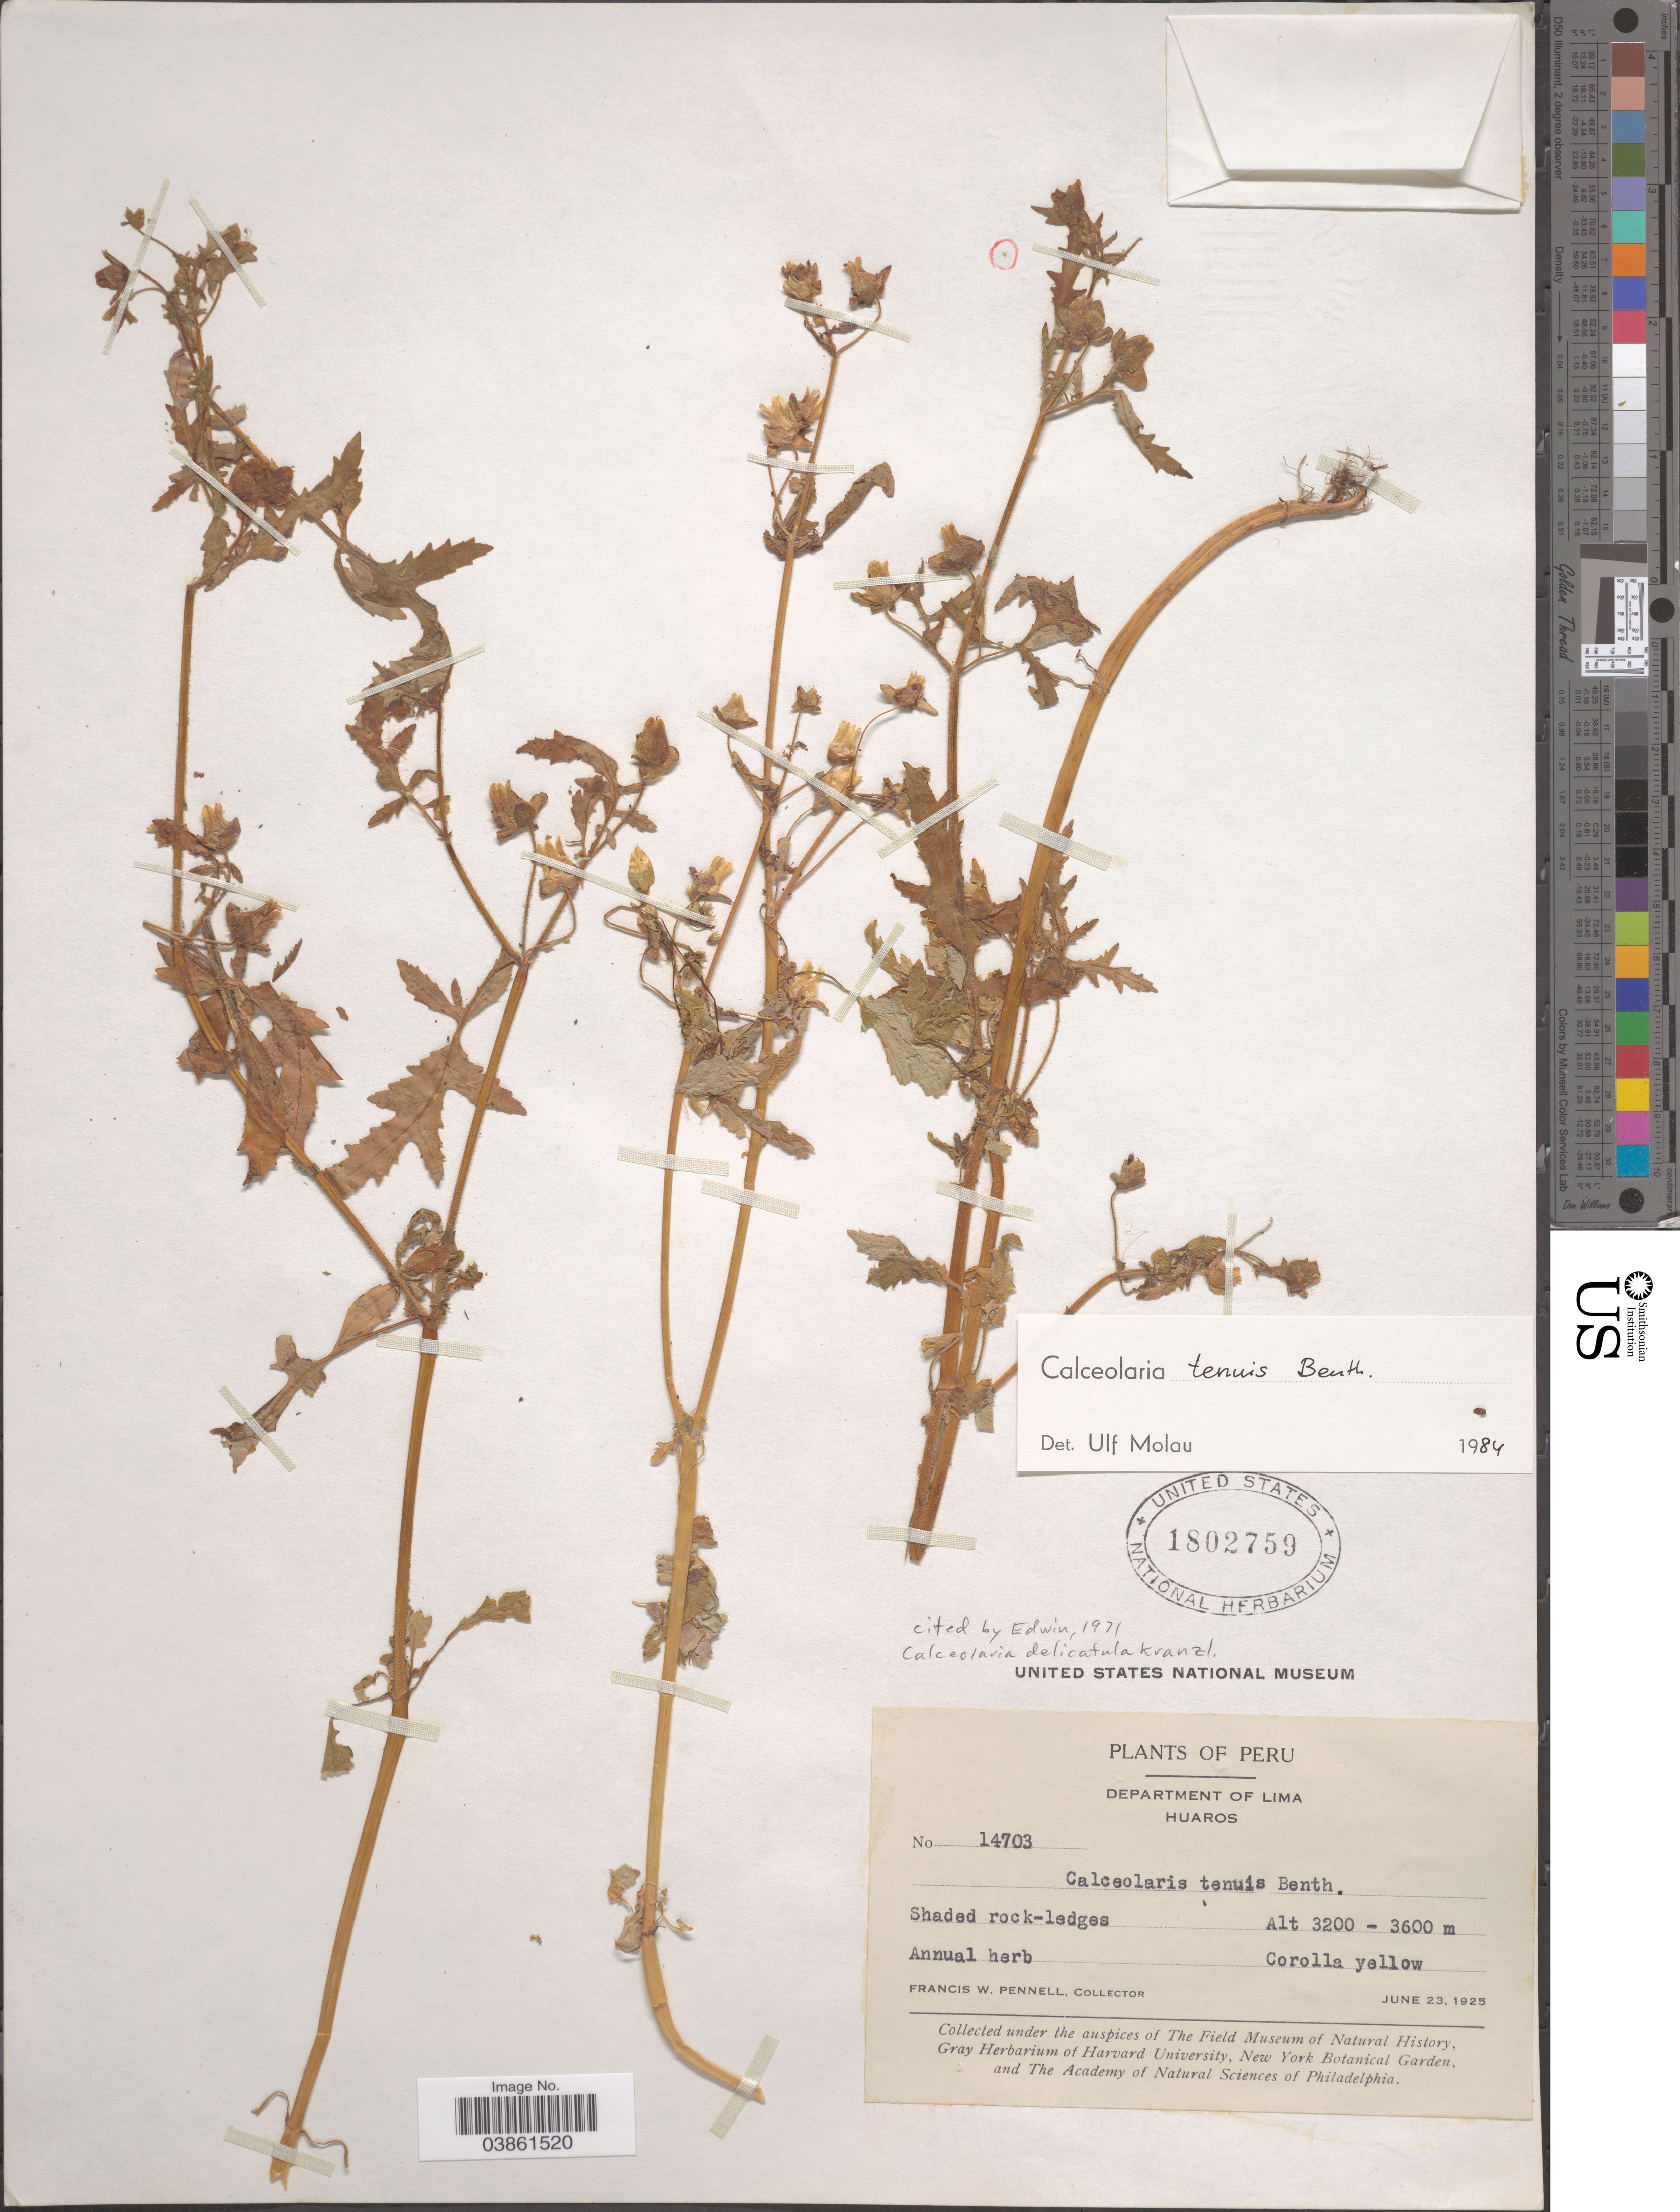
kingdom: Plantae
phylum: Tracheophyta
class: Magnoliopsida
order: Lamiales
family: Calceolariaceae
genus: Calceolaria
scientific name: Calceolaria tenuis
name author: Benth.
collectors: F. W. Pennell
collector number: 14703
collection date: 1925-06-23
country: Peru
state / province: Lima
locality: Department of Lima. Huaros.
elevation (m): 3200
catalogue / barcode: US 1802759